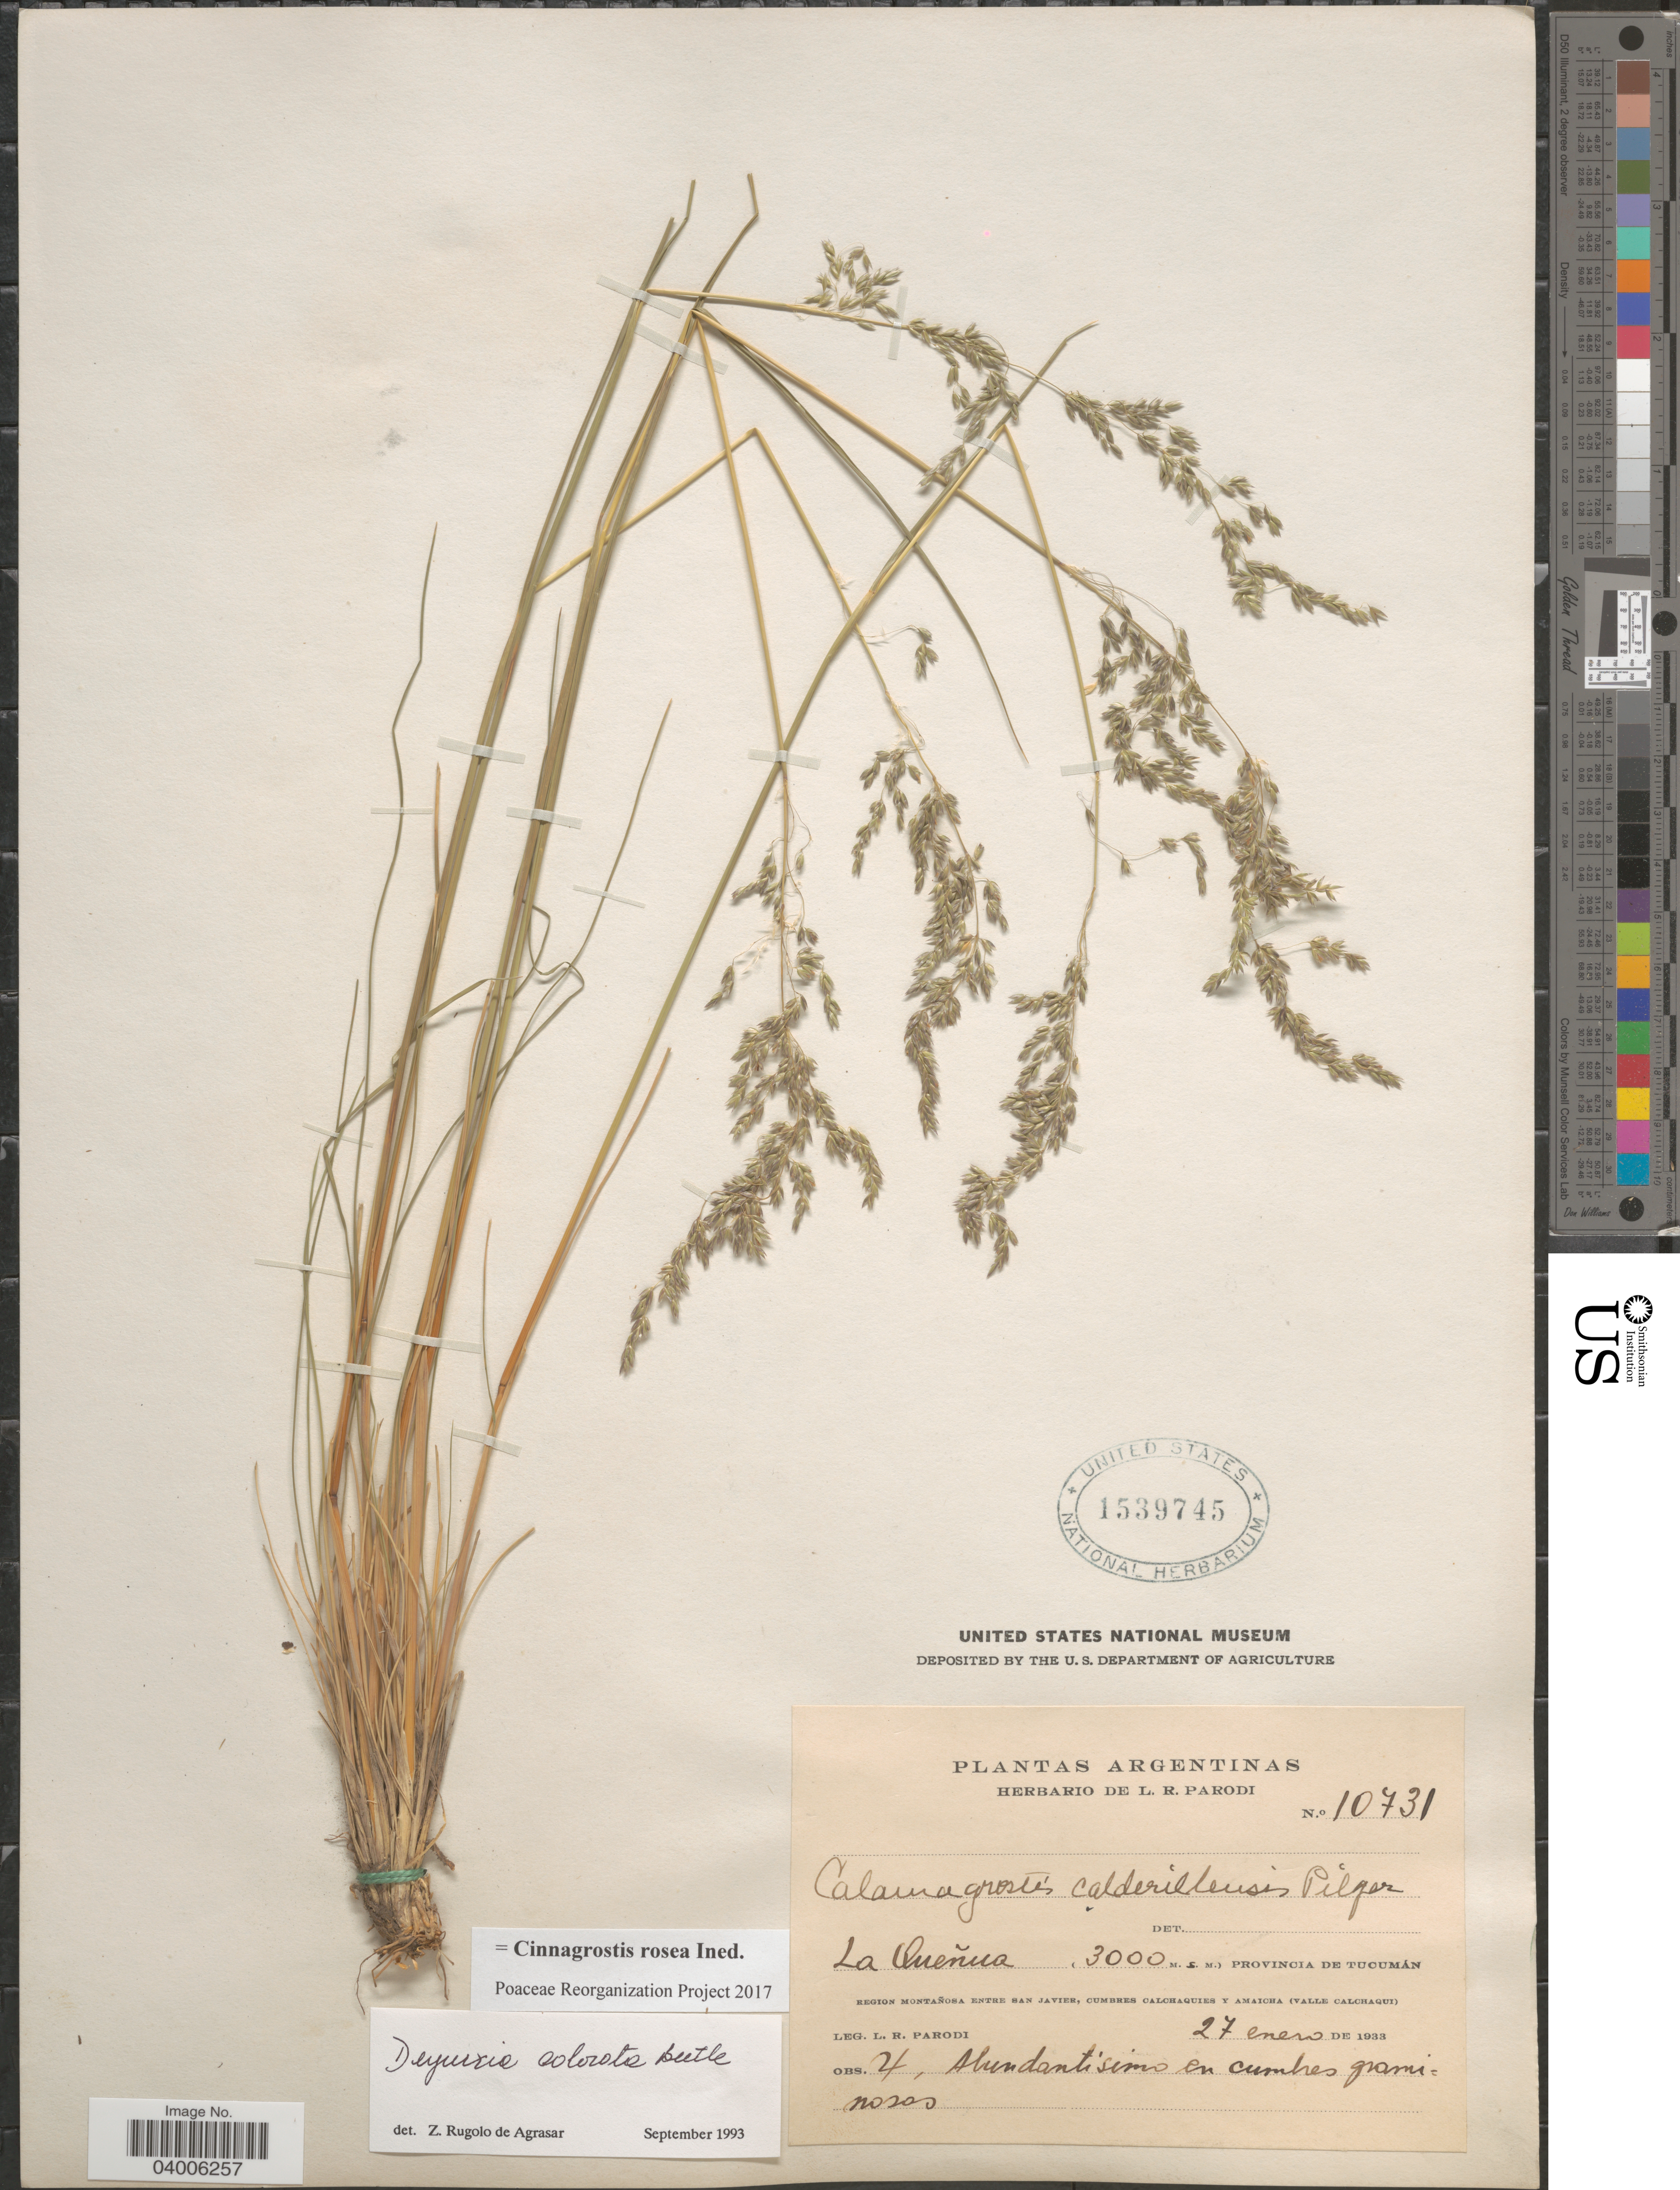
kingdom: Plantae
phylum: Tracheophyta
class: Liliopsida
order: Poales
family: Poaceae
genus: Cinnagrostis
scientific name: Cinnagrostis rosea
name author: (Griseb.) P.M. Peterson et al.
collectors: L. R. Parodi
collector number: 10731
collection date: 1933-01-27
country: Argentina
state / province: Tucuman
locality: La Queñua. Region Montañosa entre San Javier, cumbres Calchaquies y Amaicha (Valle Calchaqui).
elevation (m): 3000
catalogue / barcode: US 1539745